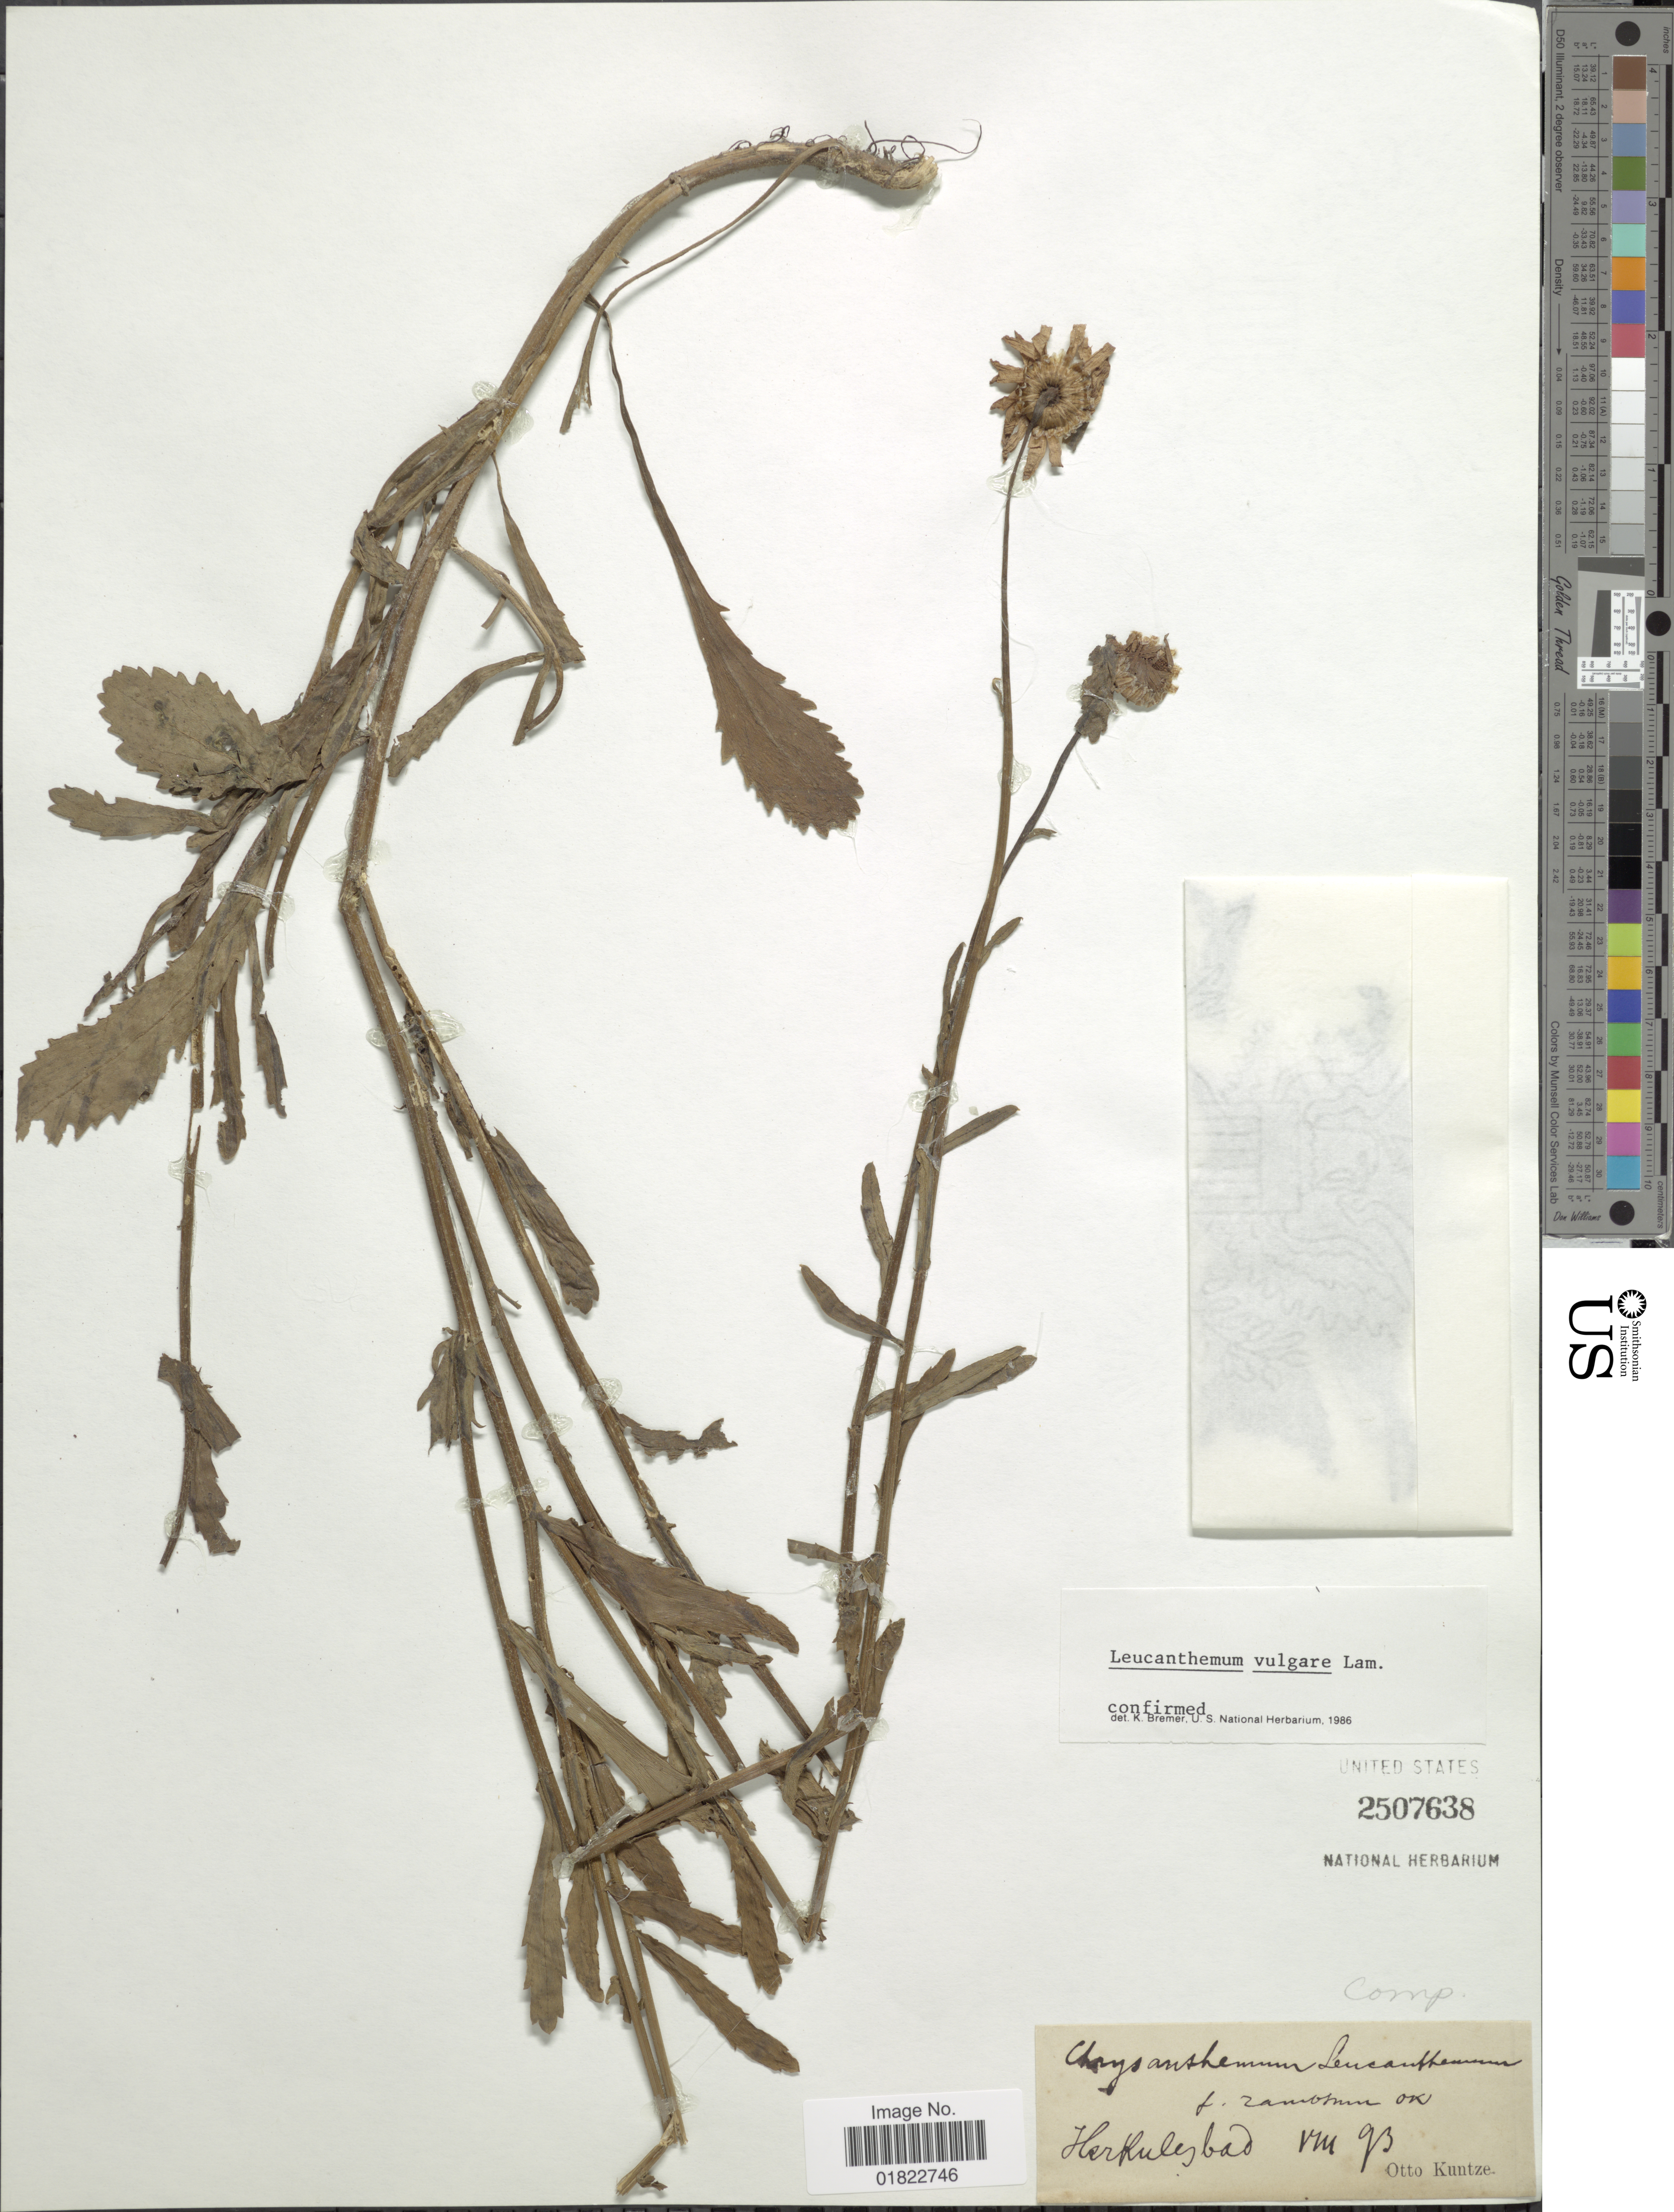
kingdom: Plantae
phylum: Tracheophyta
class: Magnoliopsida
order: Asterales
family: Asteraceae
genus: Leucanthemum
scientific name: Leucanthemum vulgare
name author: Lam.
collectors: C.E.O. Kuntze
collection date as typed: Transcribed d/m/y: /5/93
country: Romania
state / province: Caras-Severin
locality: Herkulesbad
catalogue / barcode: US 2507638